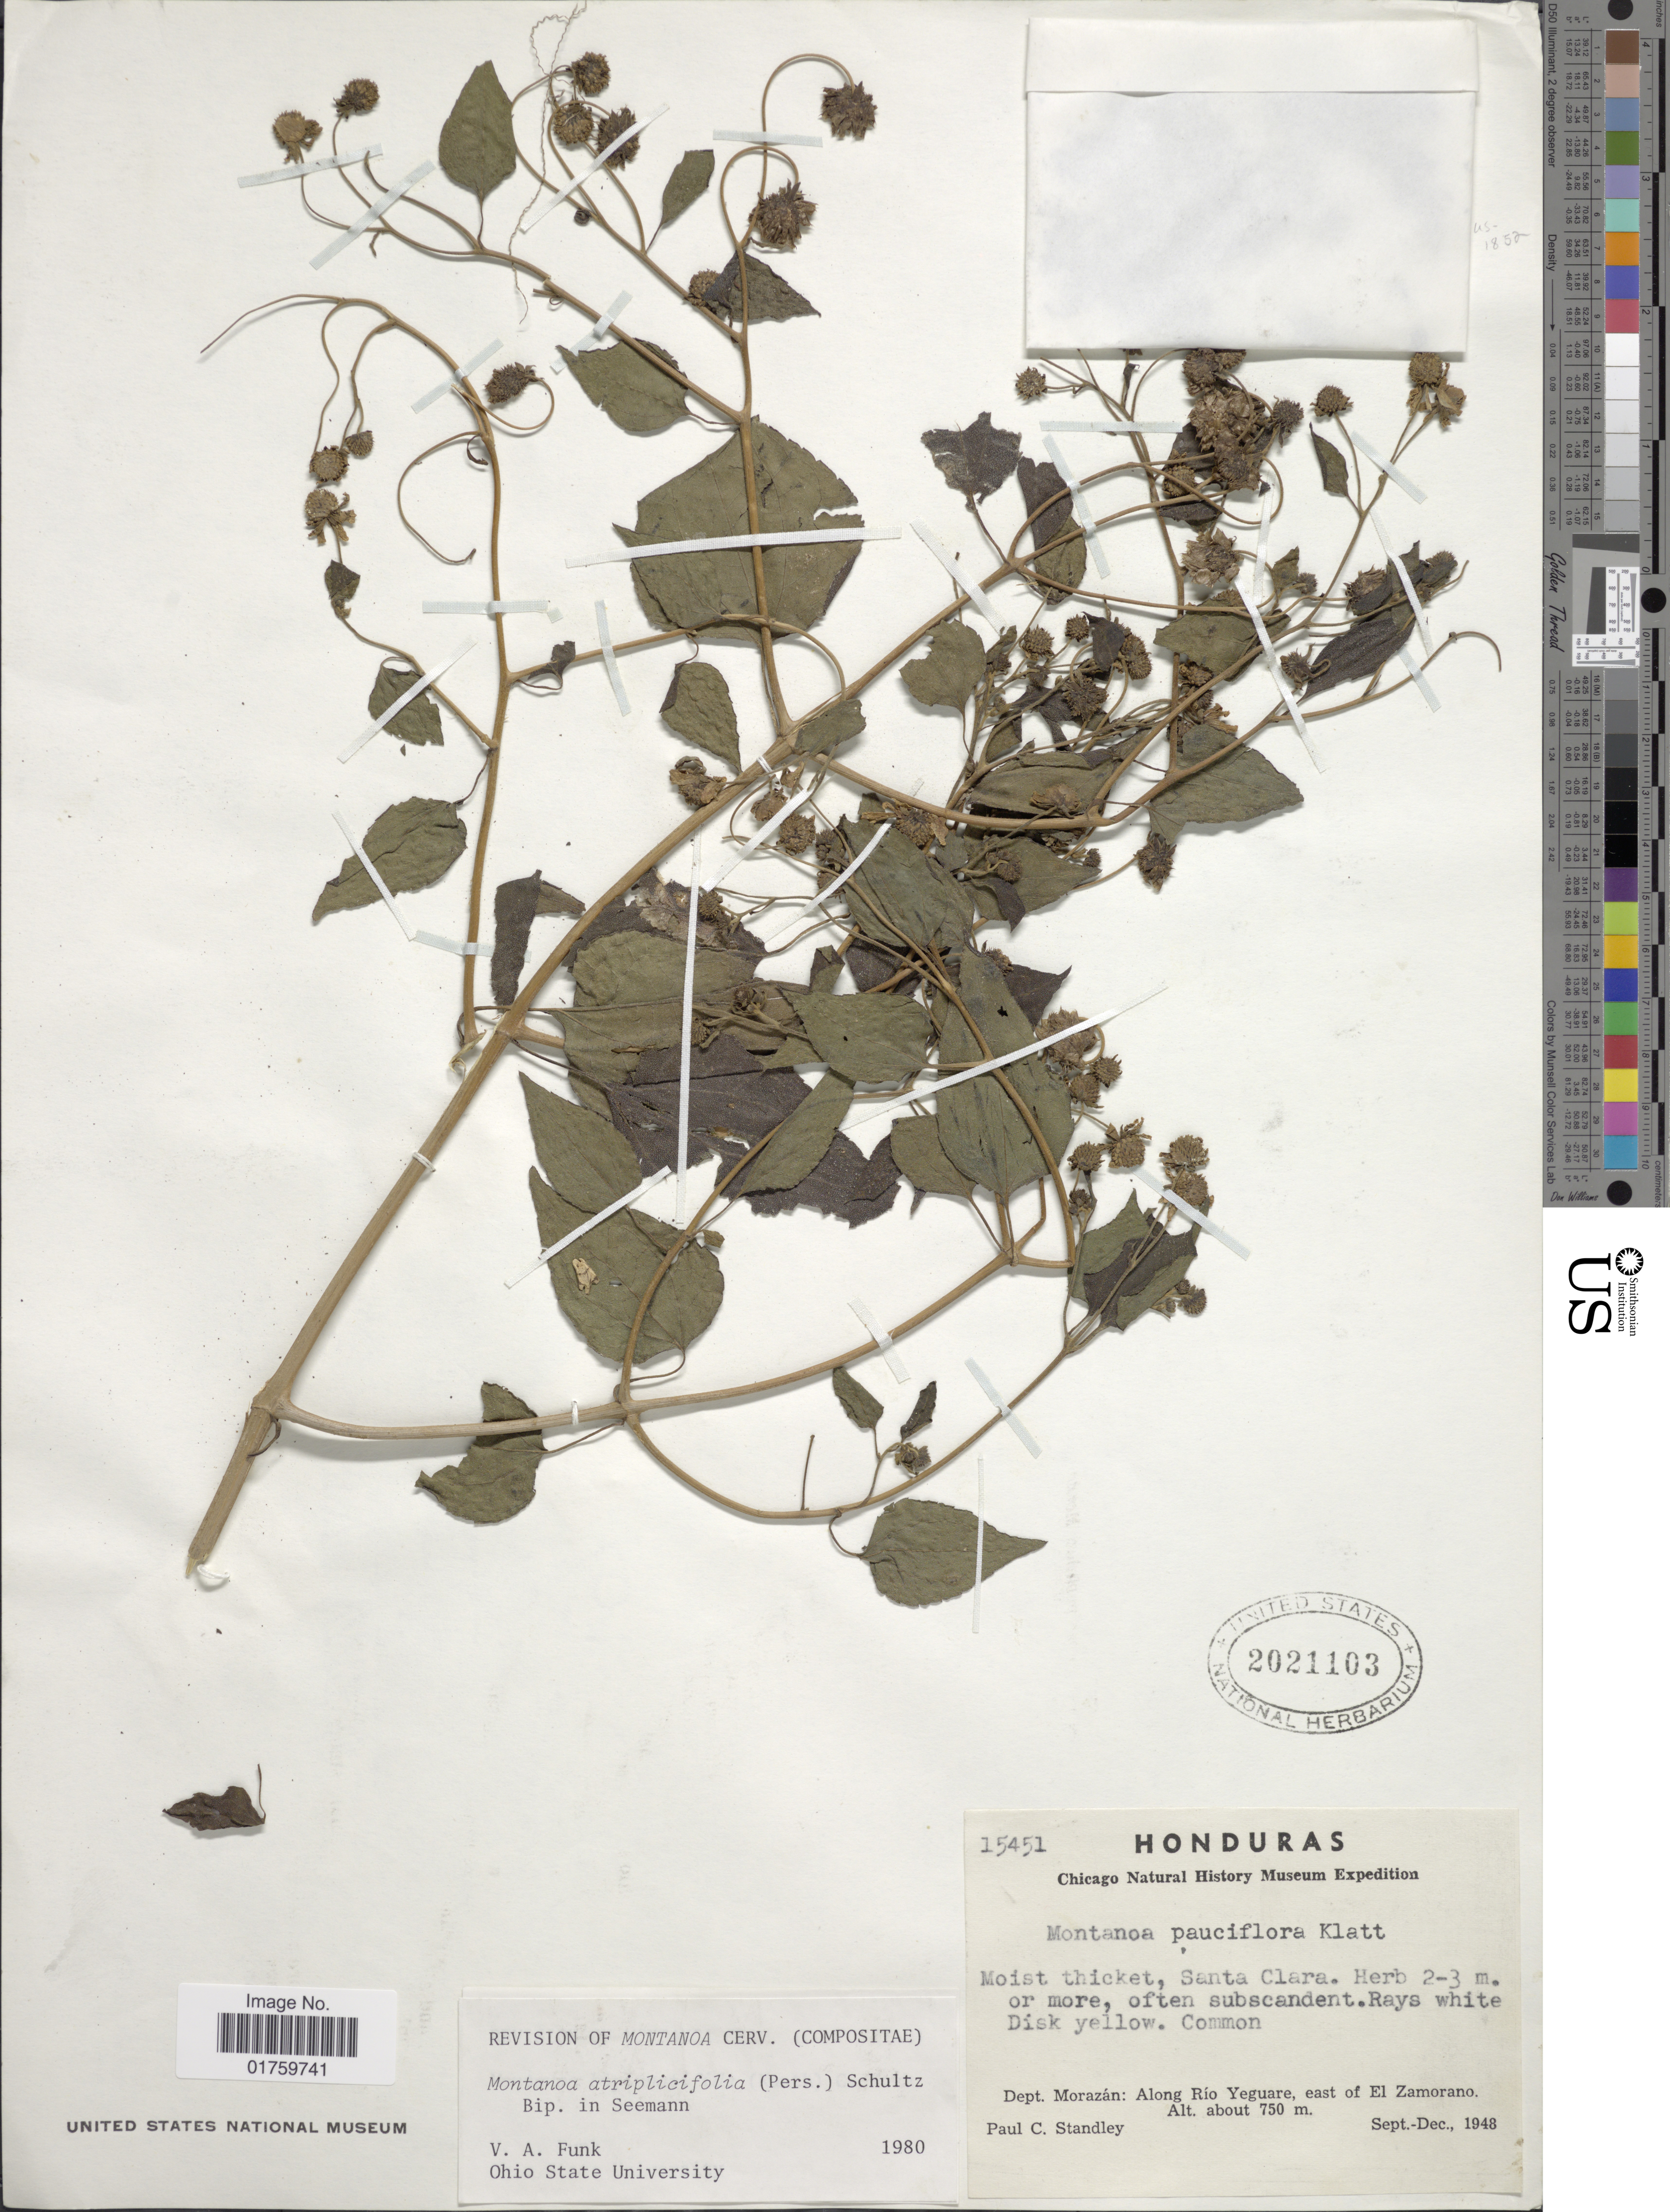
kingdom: Plantae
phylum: Tracheophyta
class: Magnoliopsida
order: Asterales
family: Asteraceae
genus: Montanoa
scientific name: Montanoa atriplicifolia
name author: (Pers.) Sch. Bip.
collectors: P. C. Standley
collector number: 15451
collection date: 1948-09/1948-12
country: Honduras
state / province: Fco. Morazán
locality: Moist thicket, Santa Clara, along Rio Yeguare, east of El Zamorano.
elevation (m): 750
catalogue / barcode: US 2021103